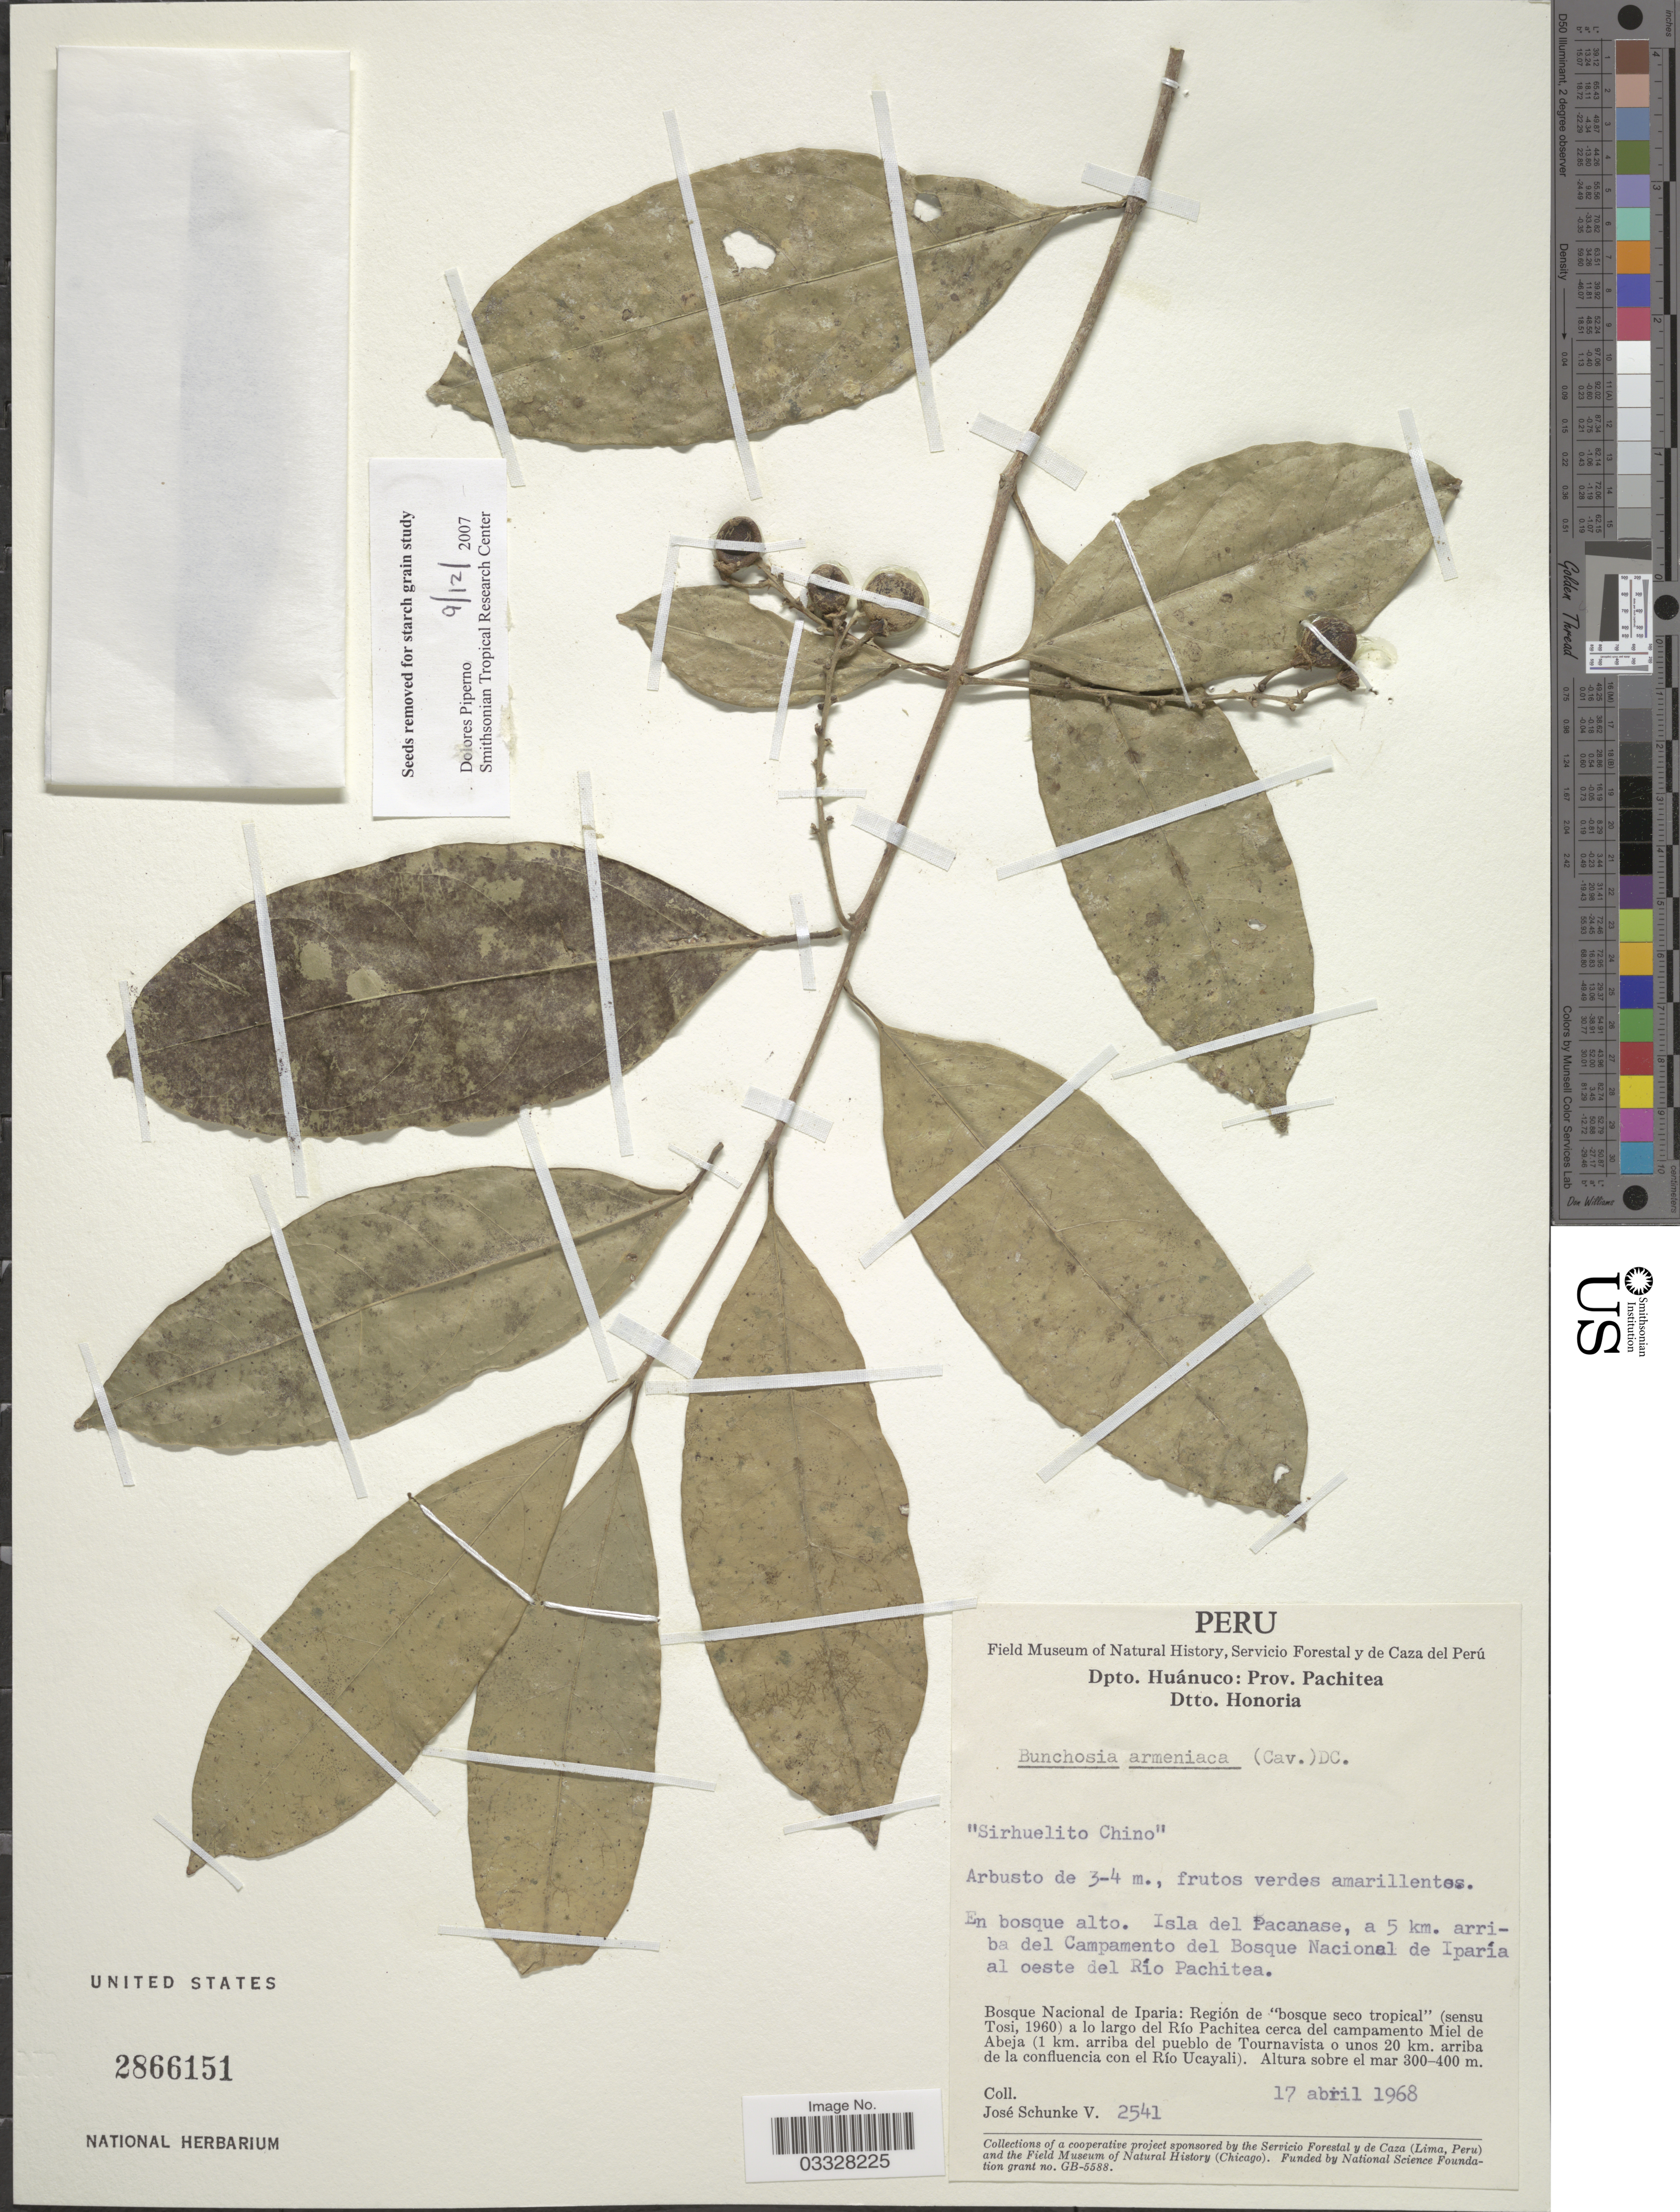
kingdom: Plantae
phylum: Tracheophyta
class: Magnoliopsida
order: Malpighiales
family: Malpighiaceae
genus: Bunchosia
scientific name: Bunchosia armeniaca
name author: (Cav.) DC.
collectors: J. Schunke Vigo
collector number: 2541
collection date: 1968-04-17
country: Peru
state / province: Huánuco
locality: Dpto. Huánuco: Prov. Pachitea. Dtto. Honoria. En bosque alto. Isla del Pacanase, a 5 km. arriba del Campamento del Bosque Nacional de Iparía al oeste del Río Pachitea. Bosque Nacional de Iparia: Región de "bosque seco tropical" (sensu Tosi, 1960) a lo largo del Río Pachitea cerca del campamento Miel de Abeja (1 km. arriba del pueblo de Tournavista o unos 20 km. arriba de la confluencia con el Río Ucayali).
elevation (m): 300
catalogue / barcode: US 2866151